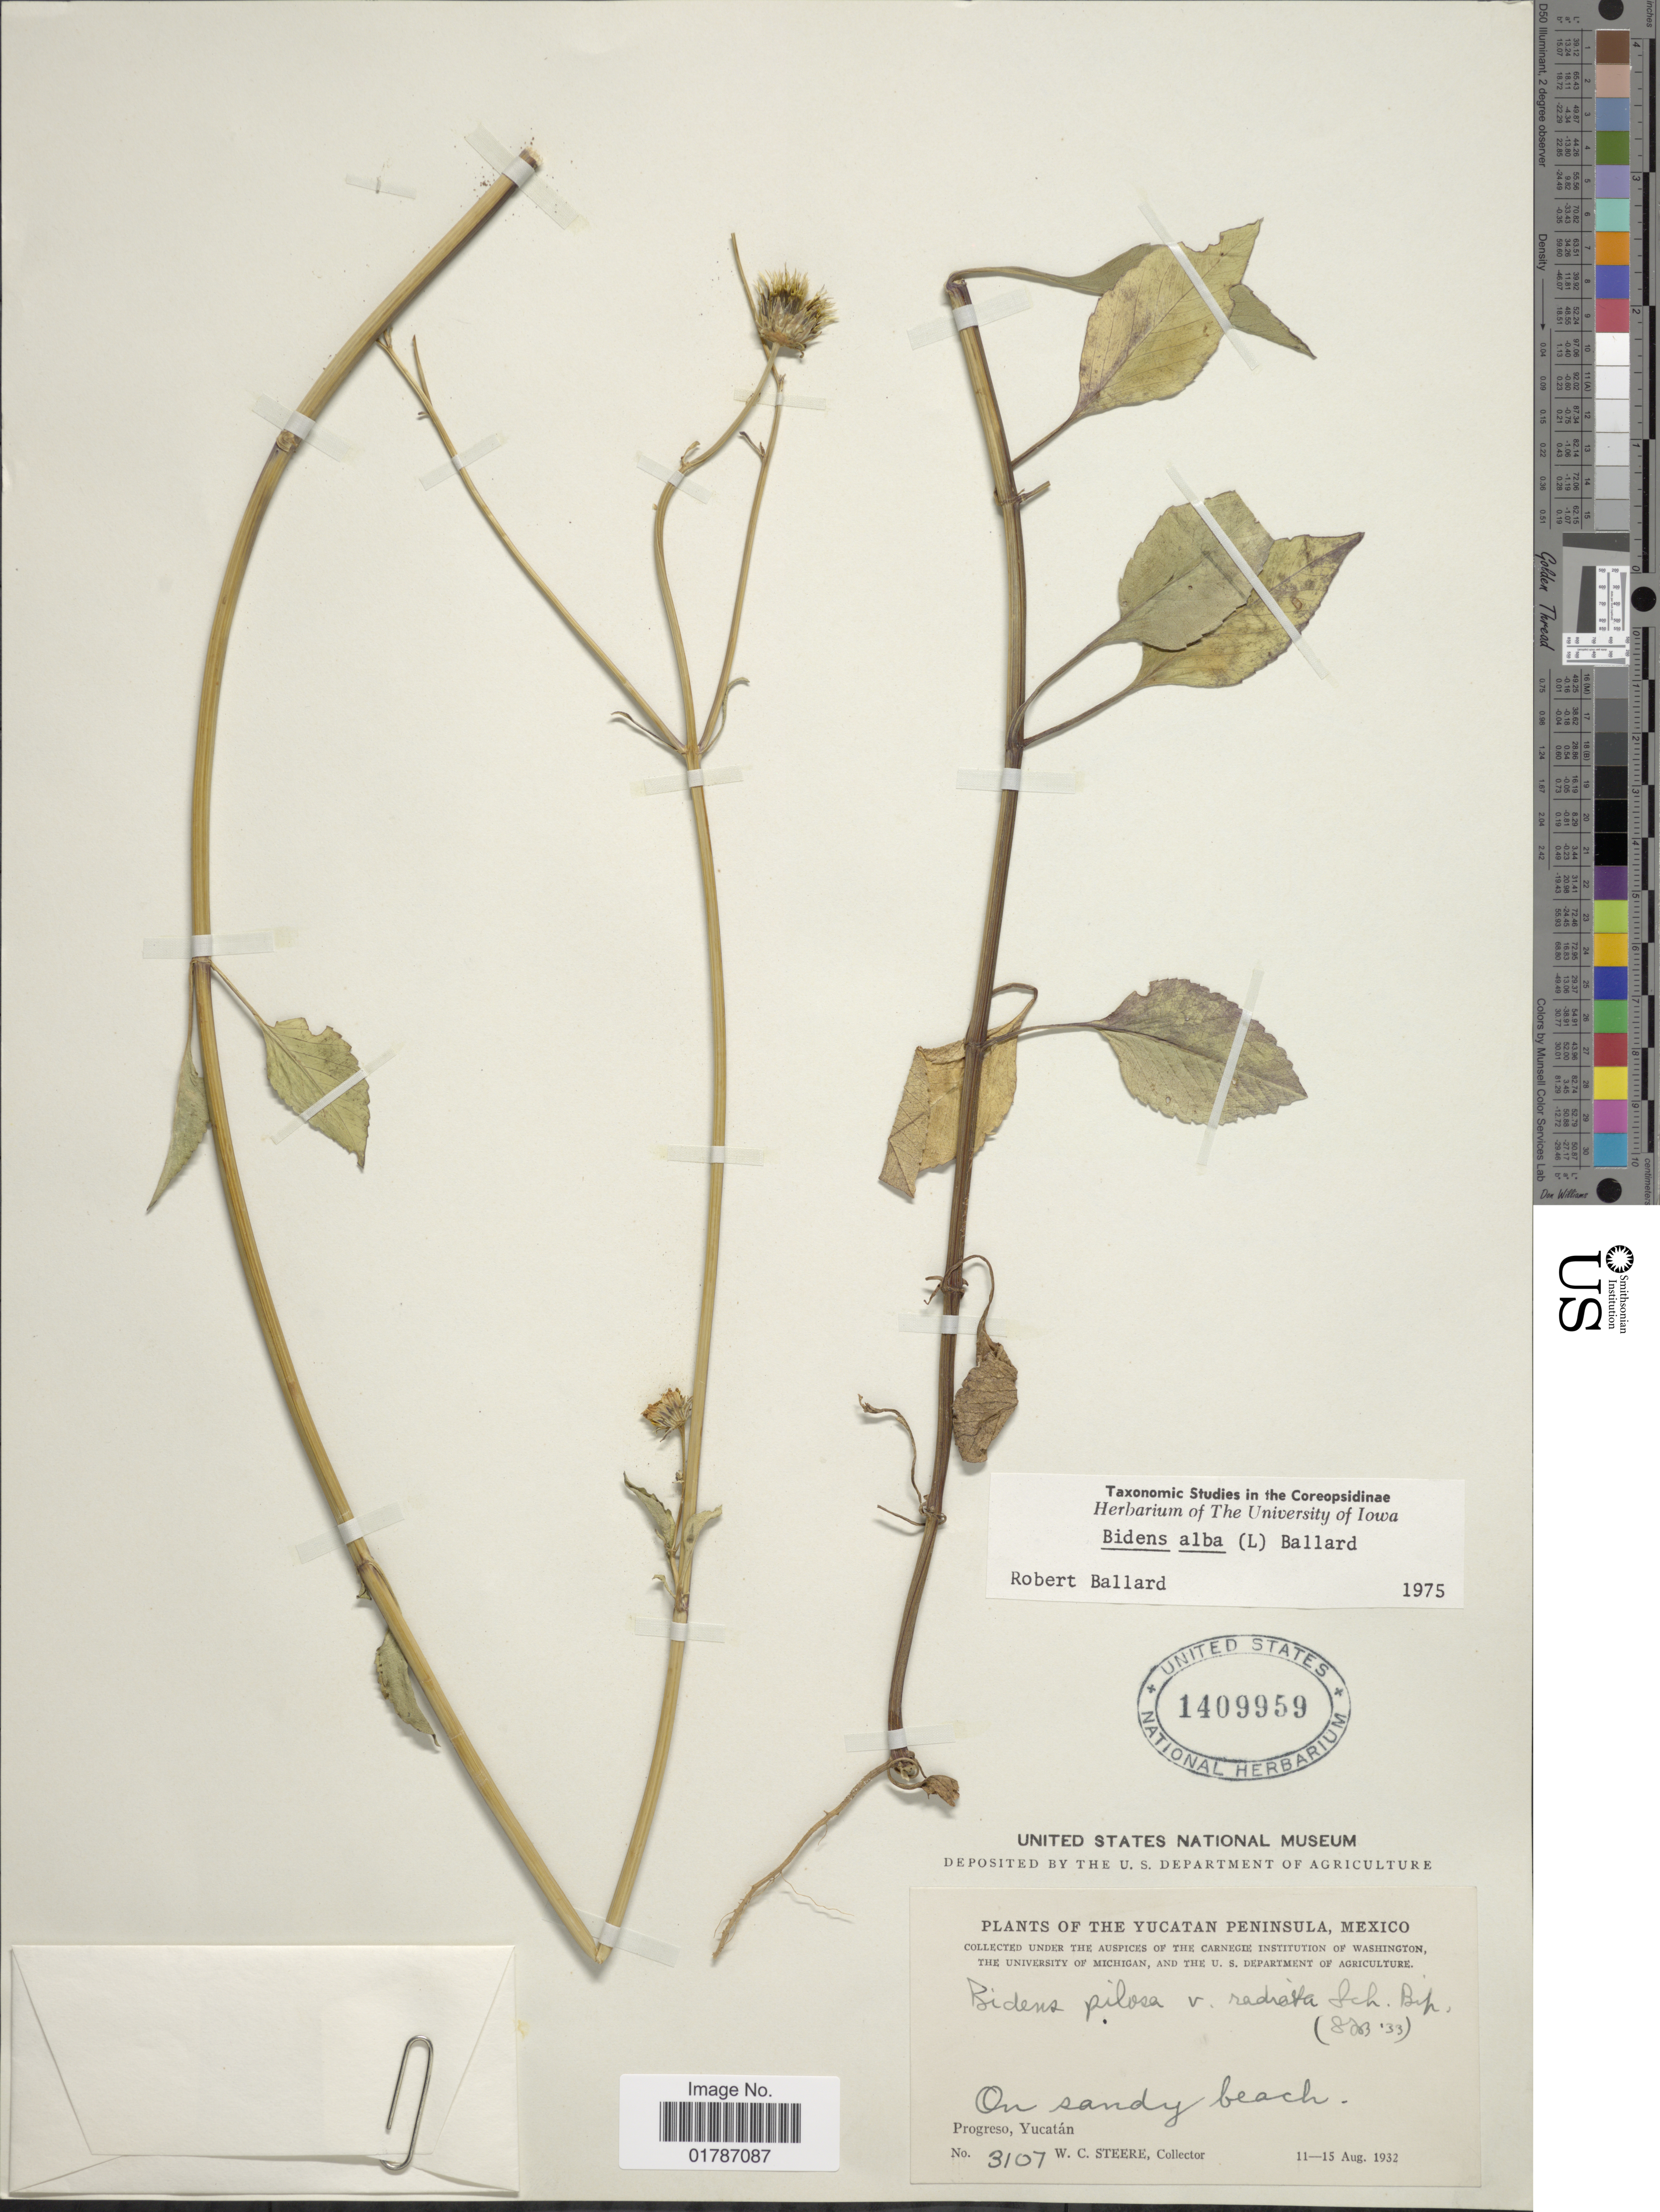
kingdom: Plantae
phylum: Tracheophyta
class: Magnoliopsida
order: Asterales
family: Asteraceae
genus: Bidens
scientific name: Bidens alba var. alba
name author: (L.) DC.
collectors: W. C. Steere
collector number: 3107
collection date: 1932-08-11/1932-08-15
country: Mexico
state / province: Yucatán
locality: The Yucatan Peninsula, Mexico, Progreso, Yucatan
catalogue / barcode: US 1409959